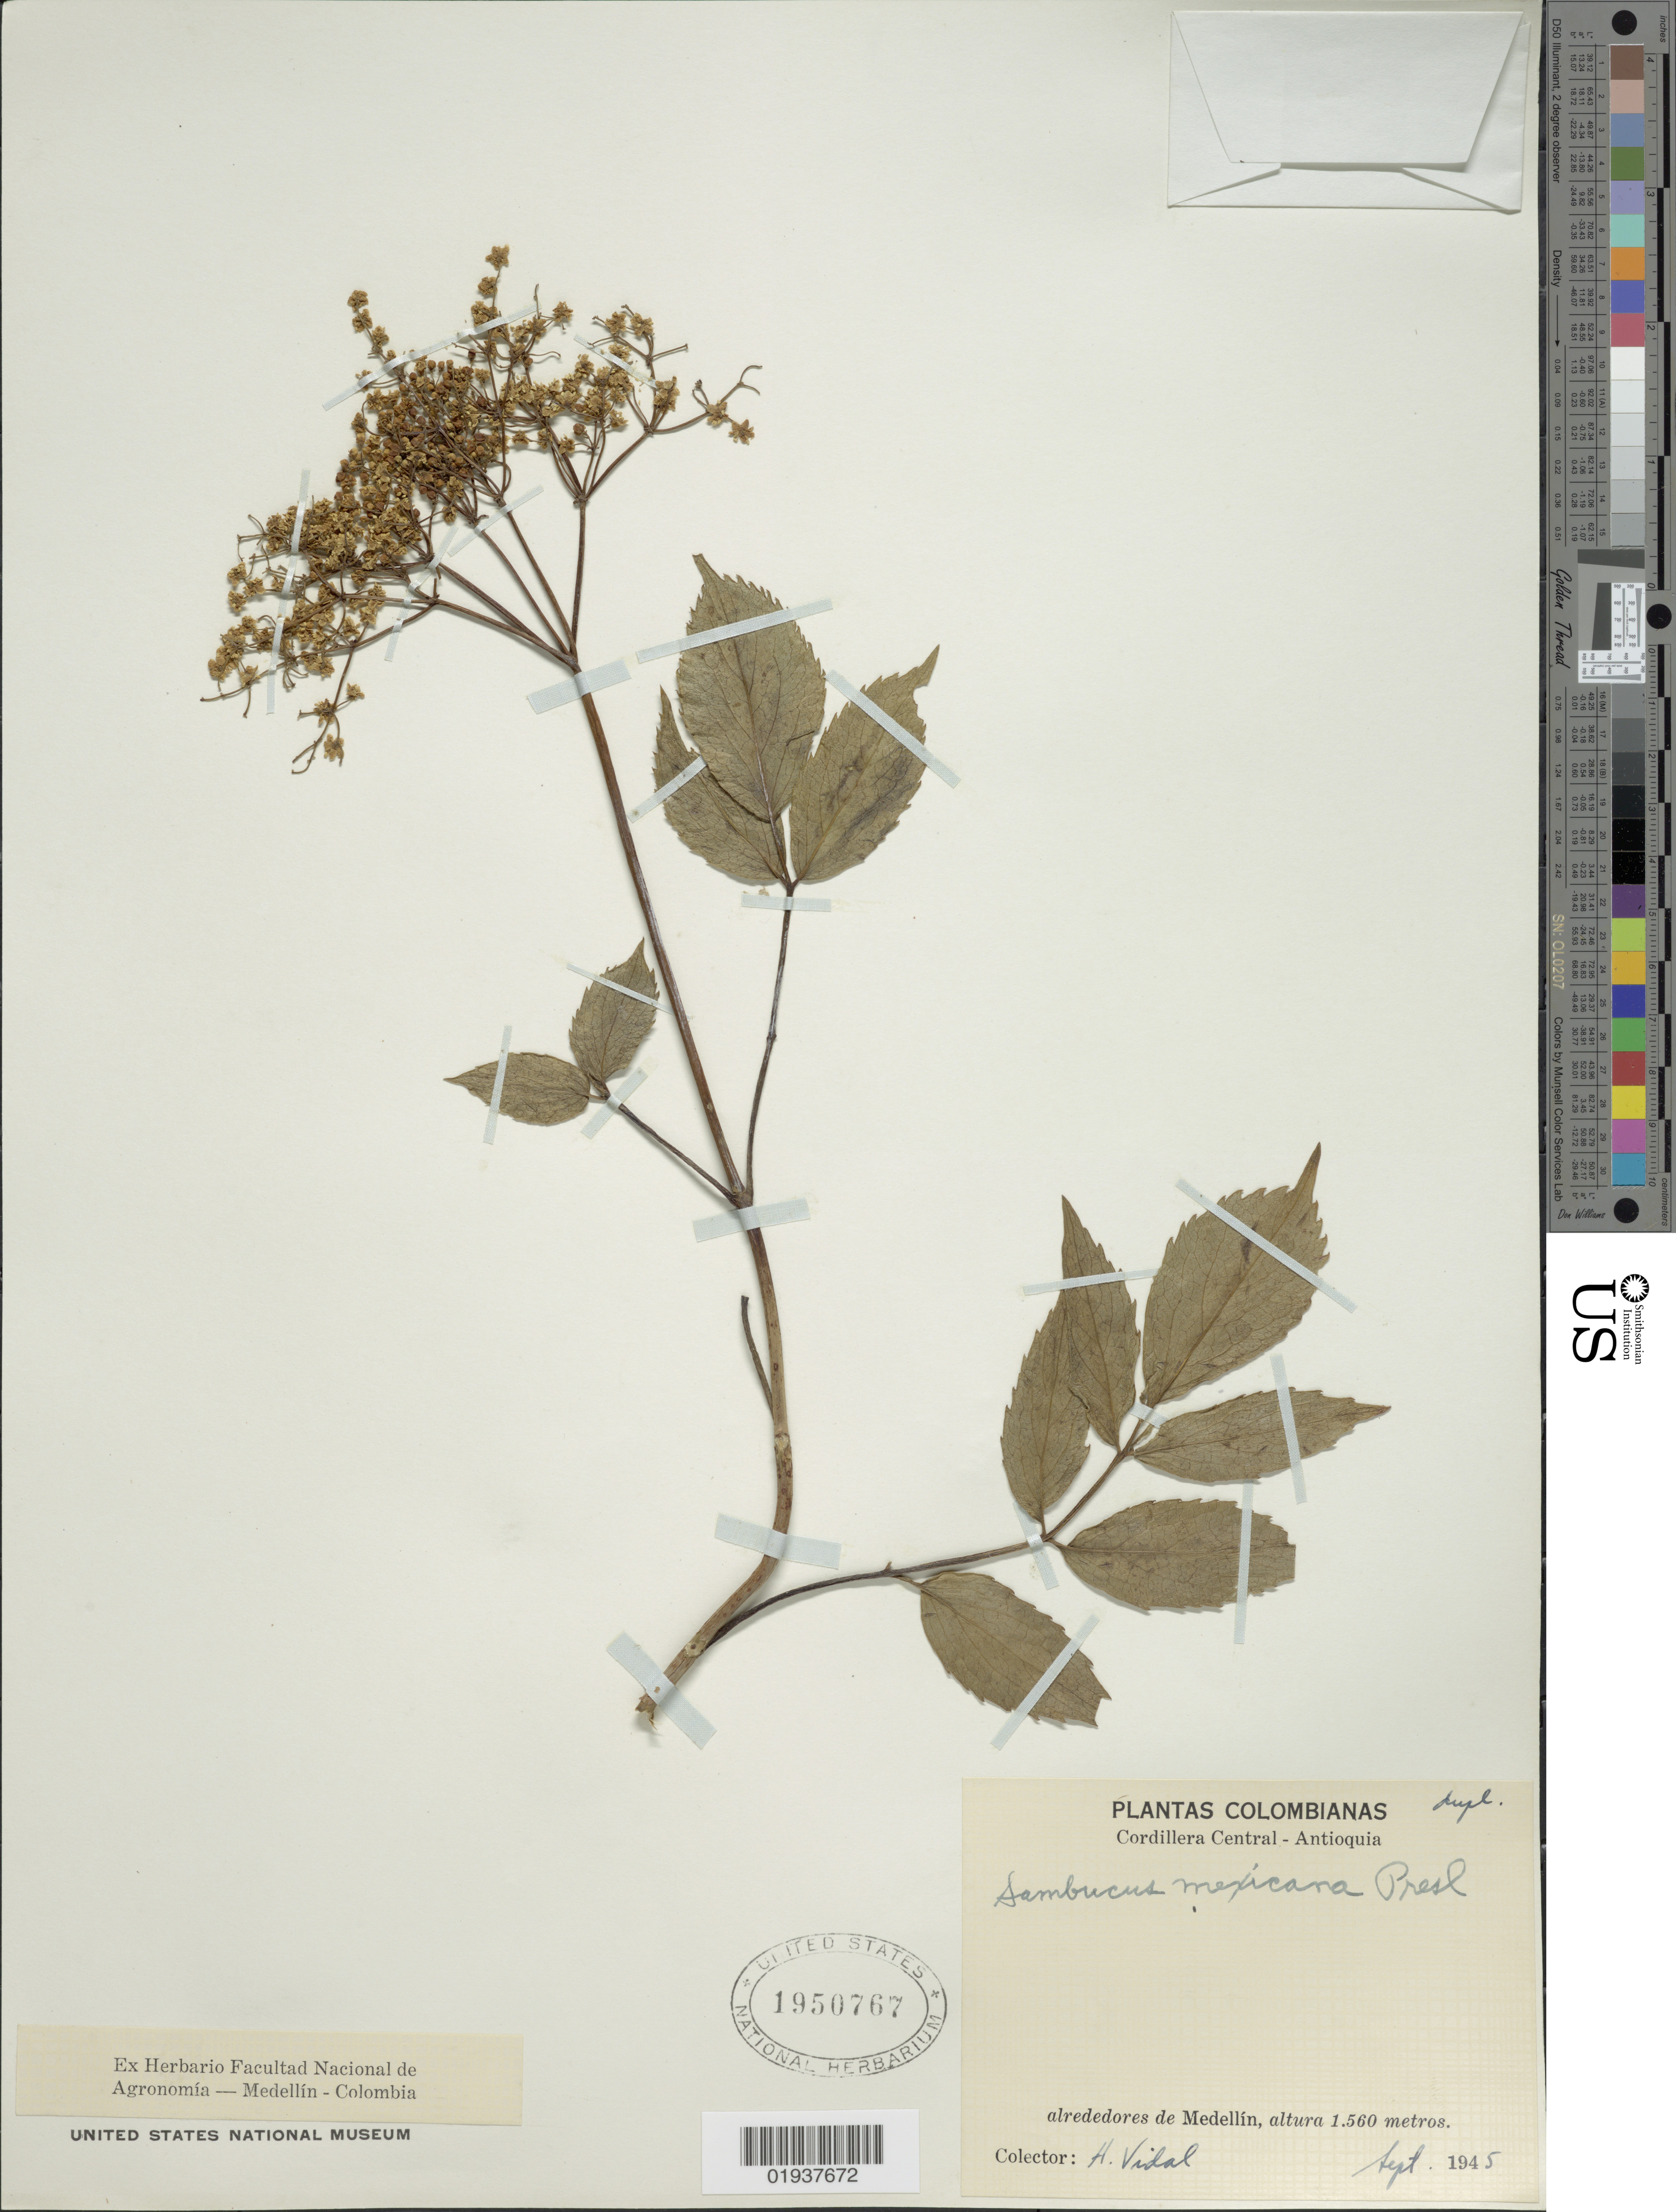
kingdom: Plantae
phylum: Tracheophyta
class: Magnoliopsida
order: Dipsacales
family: Viburnaceae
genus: Sambucus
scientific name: Sambucus canadensis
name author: L.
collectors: H. Vidal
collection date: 1945-09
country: Colombia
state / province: Antioquia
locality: Cordillera Central, alrededores de Medellín.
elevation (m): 1560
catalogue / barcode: US 1950767